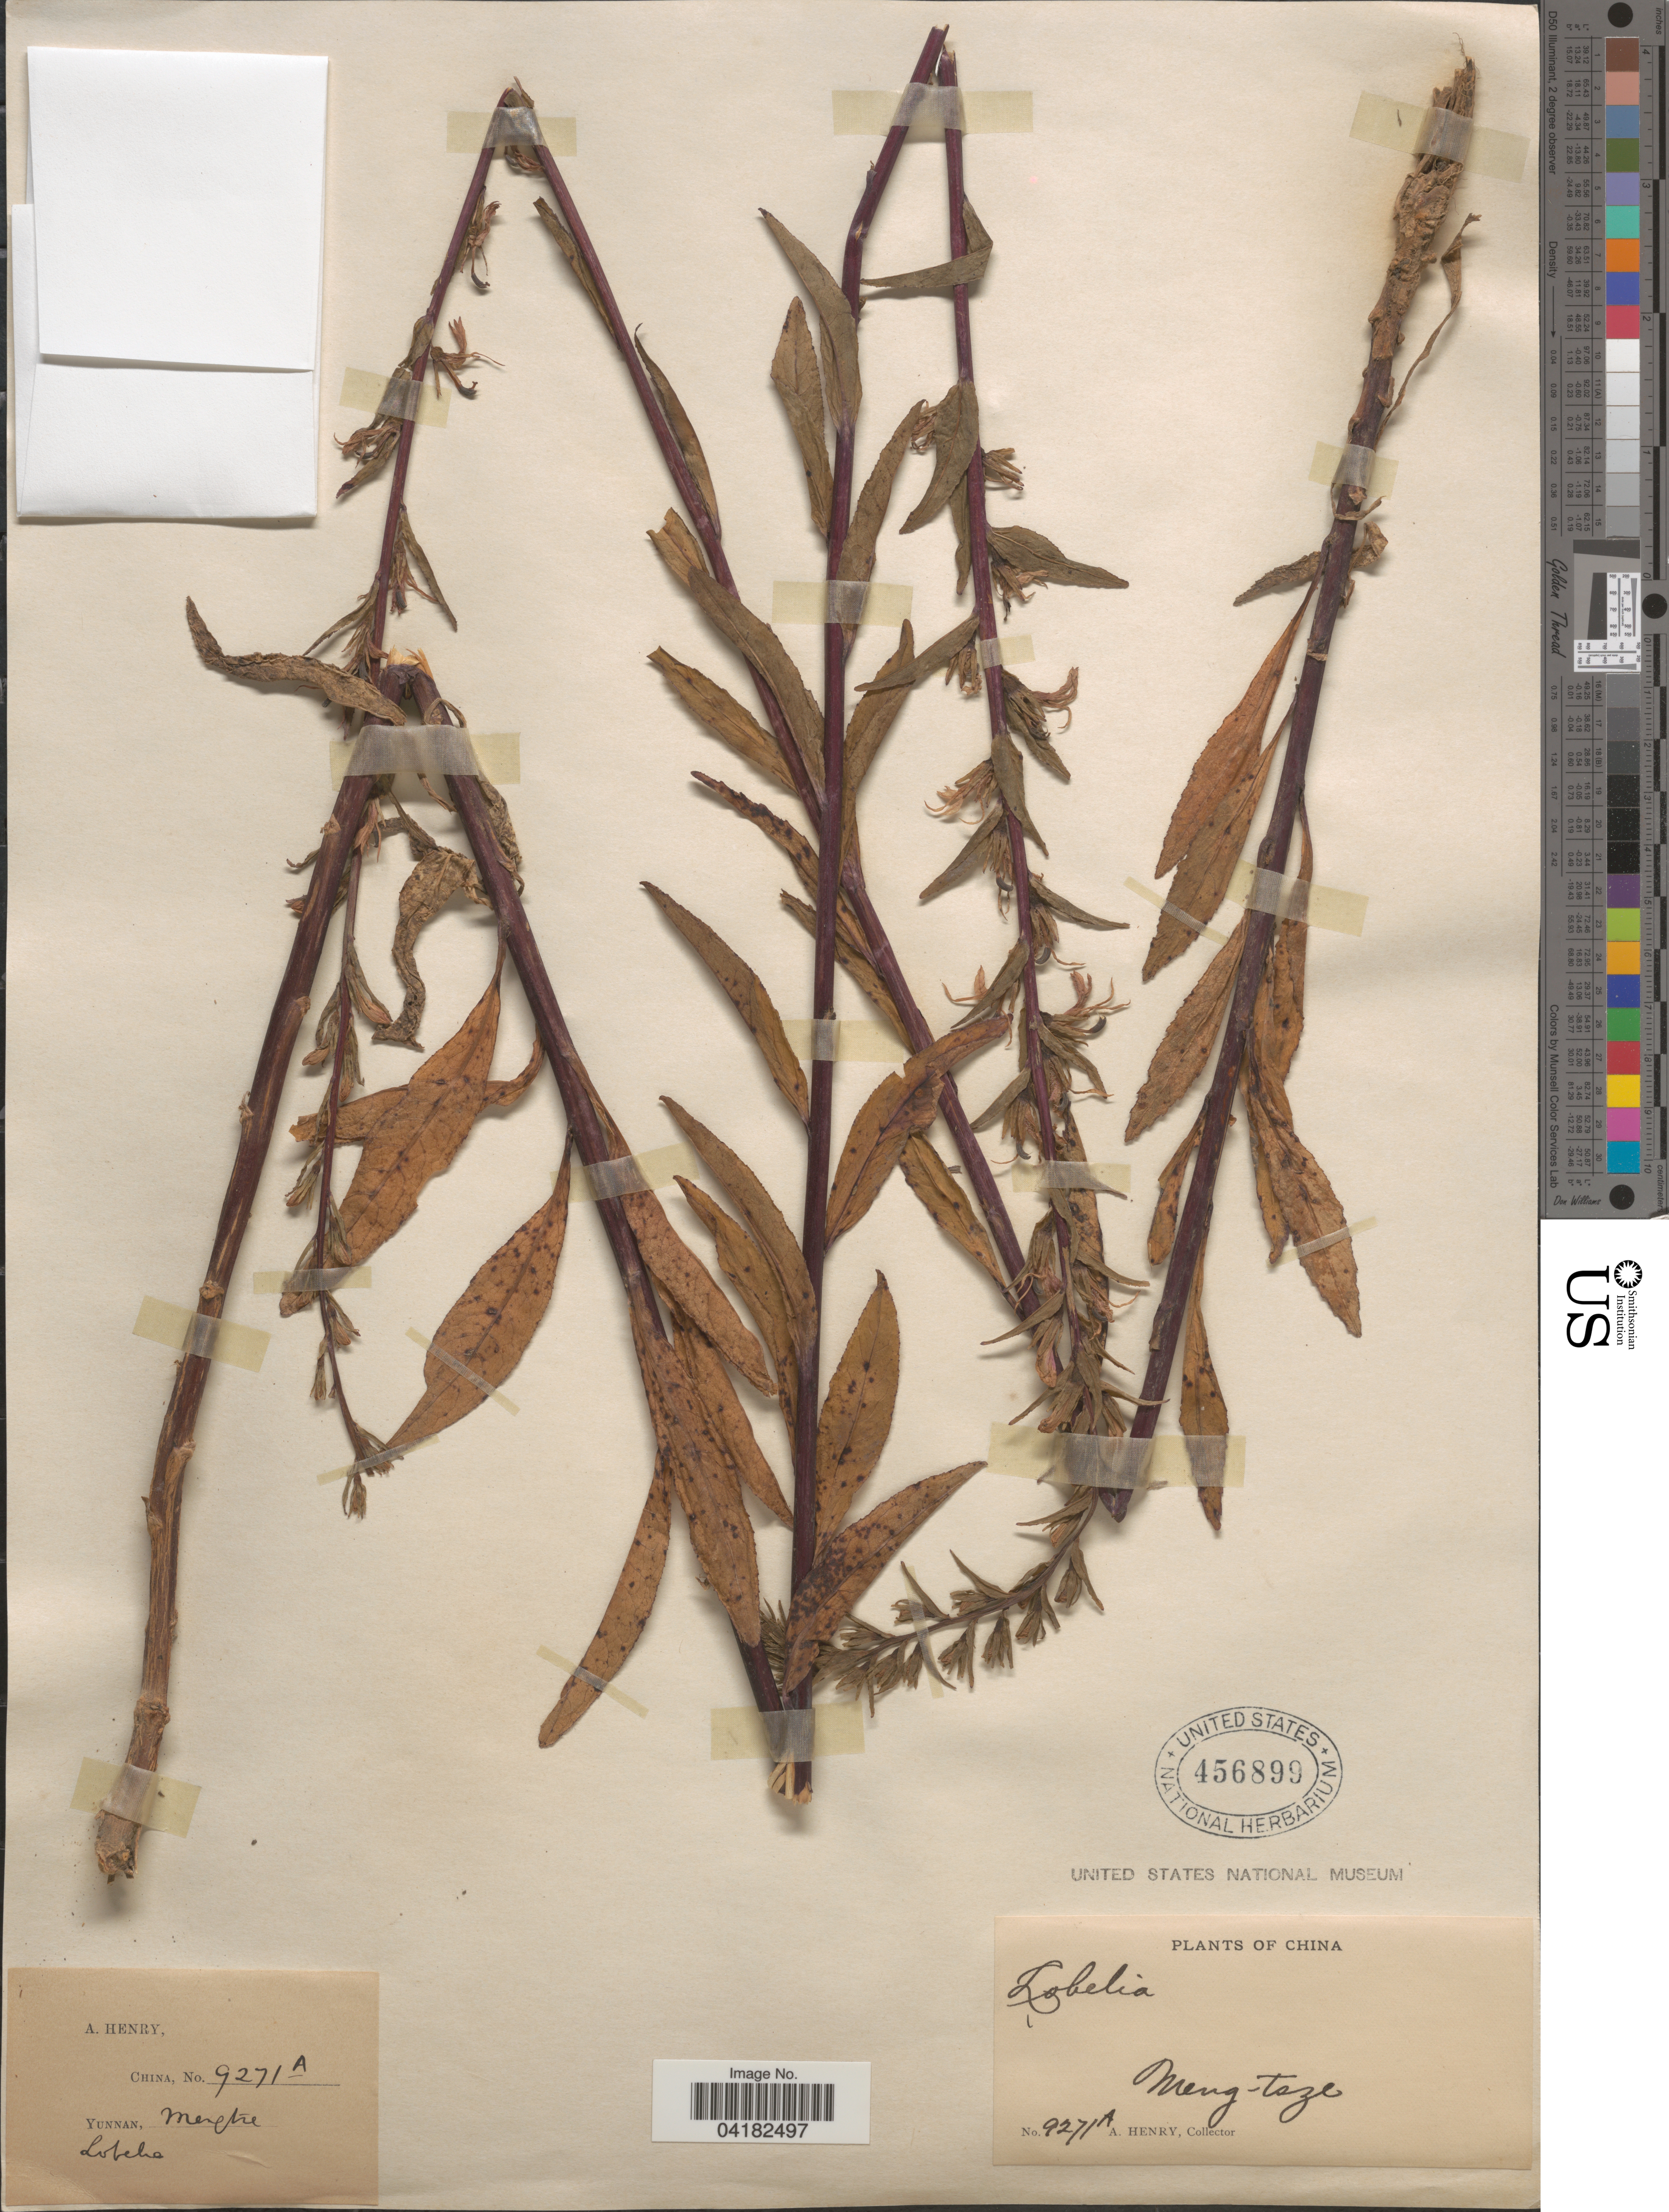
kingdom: Plantae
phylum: Tracheophyta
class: Magnoliopsida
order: Asterales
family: Campanulaceae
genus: Lobelia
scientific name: Lobelia sp.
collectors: A. Henry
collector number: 9271A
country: China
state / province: Yunnan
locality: Meng-tsze.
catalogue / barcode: US 456899